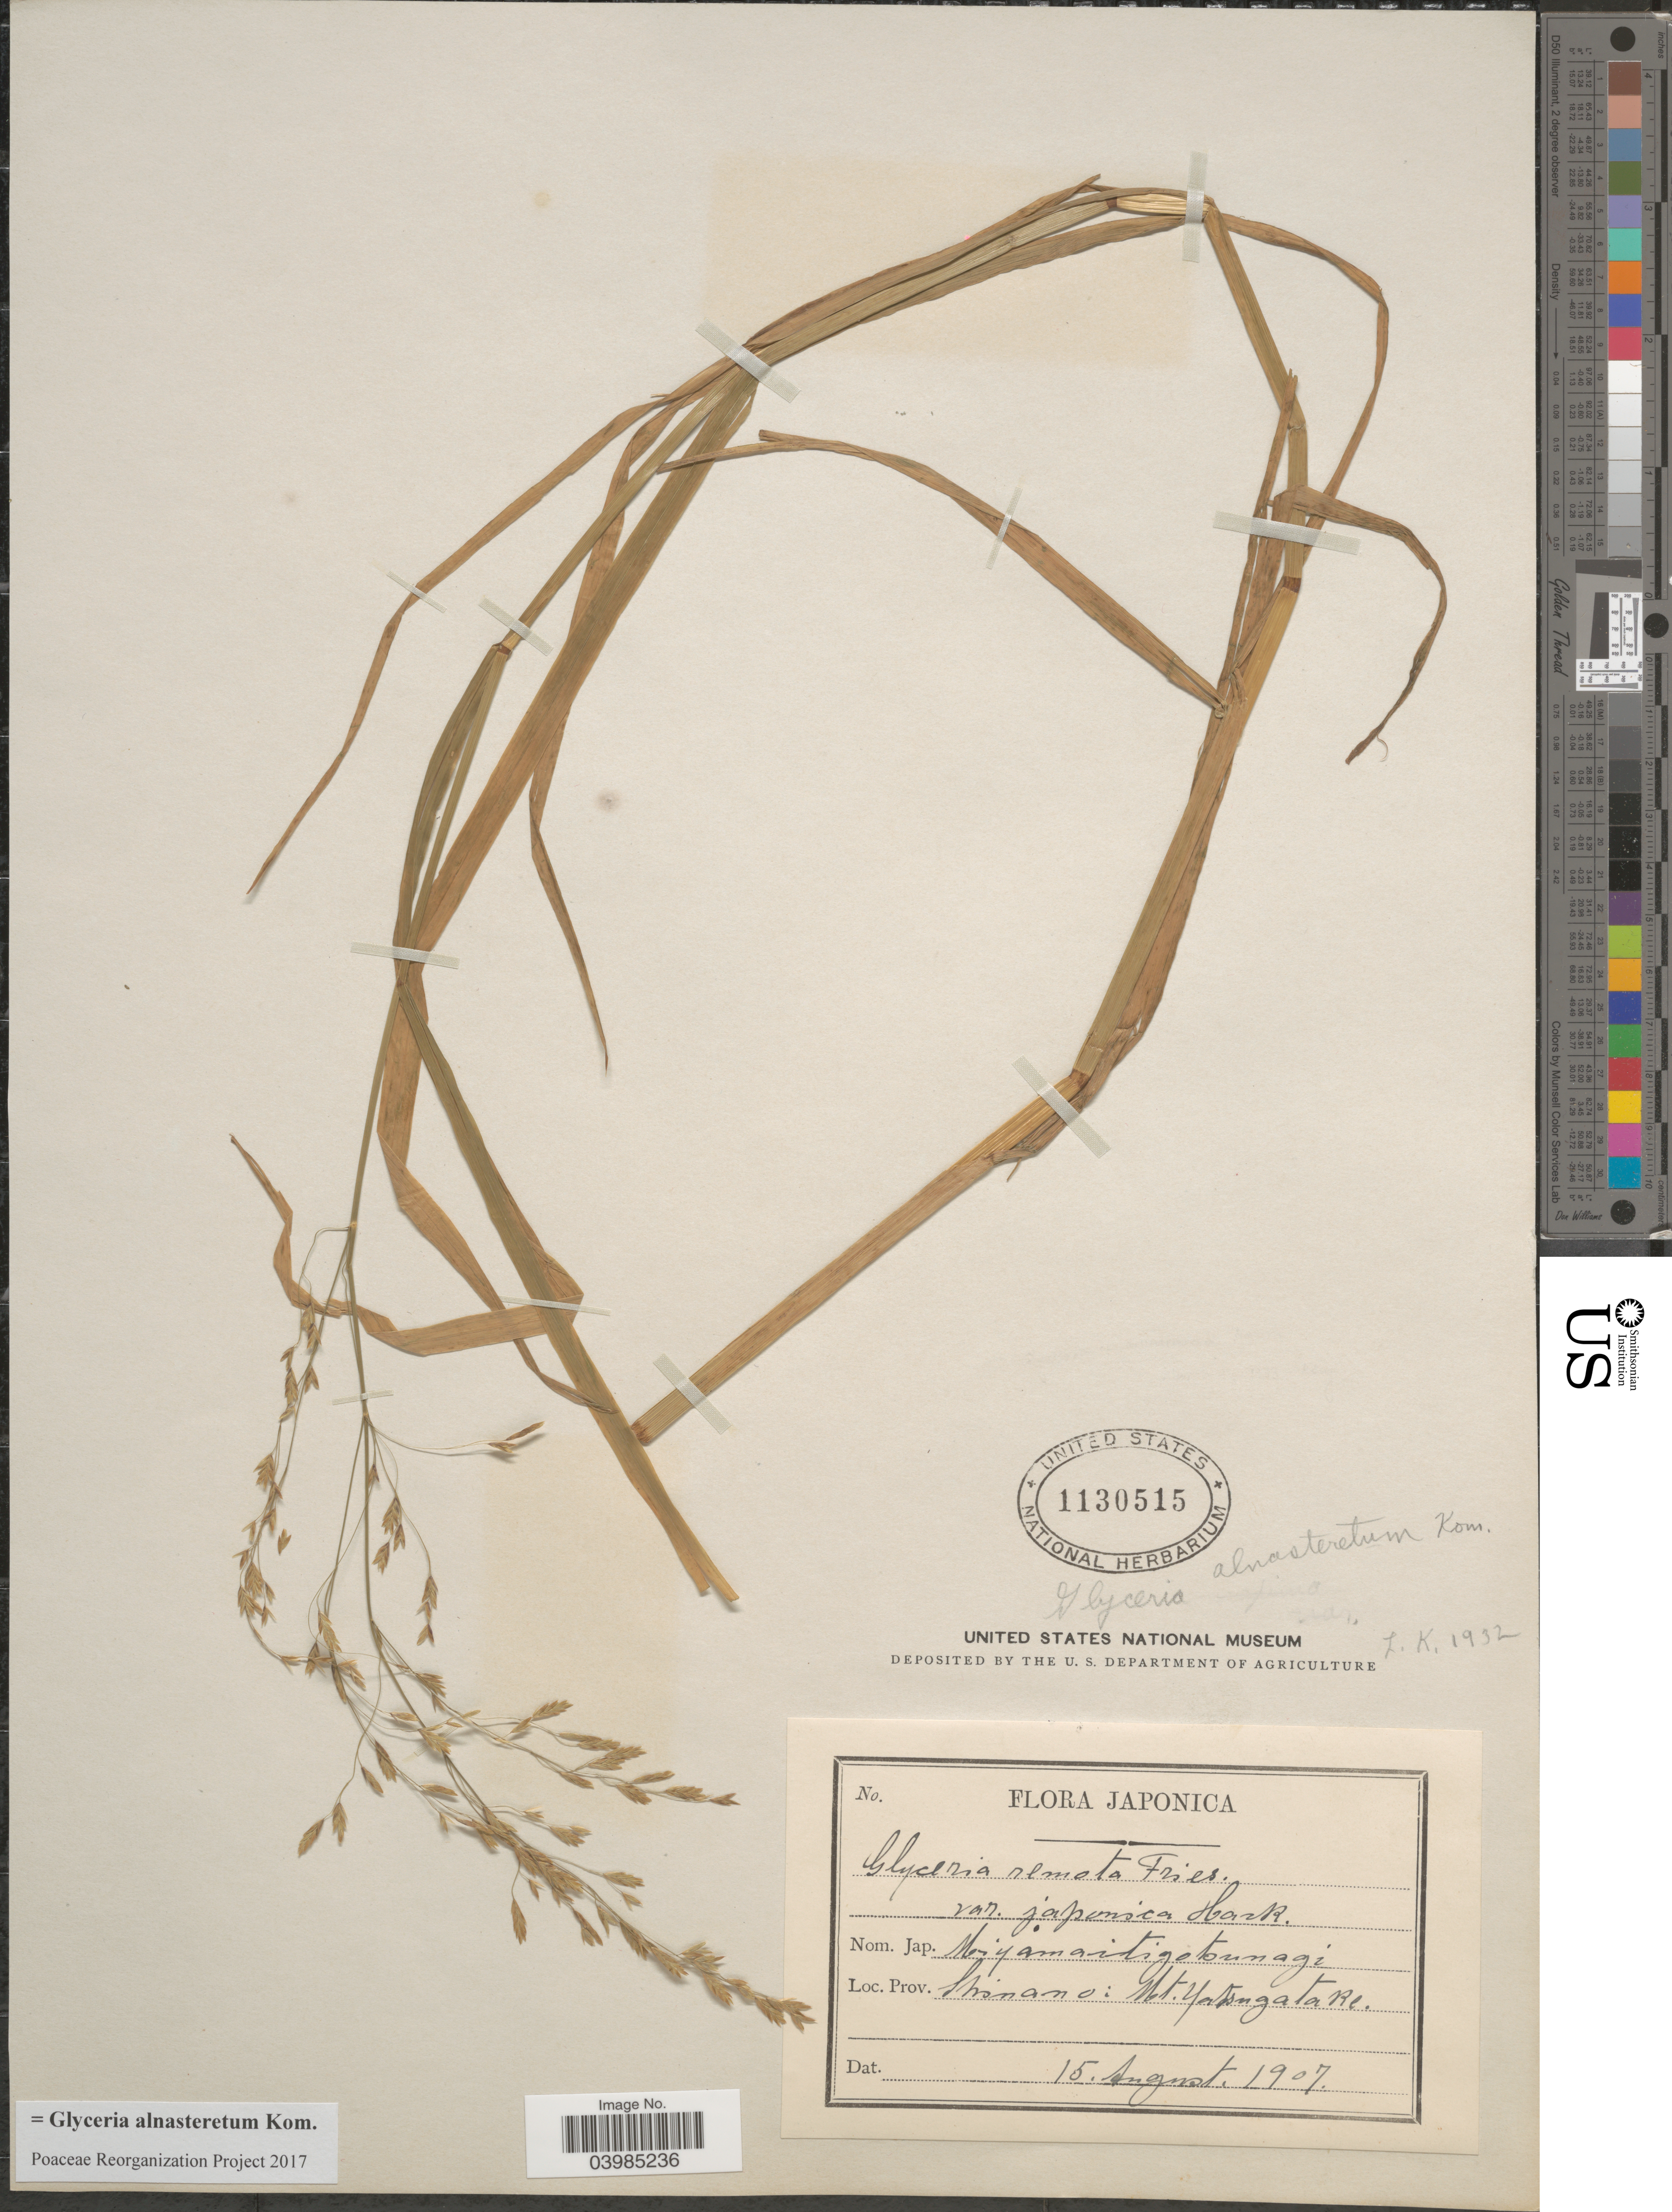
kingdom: Plantae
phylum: Tracheophyta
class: Liliopsida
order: Poales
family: Poaceae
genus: Glyceria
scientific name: Glyceria alnasteretum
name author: Kom.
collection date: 1907-08-15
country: Japan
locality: Shinamo: Mt. Yatsugatake.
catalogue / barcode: US 1130515